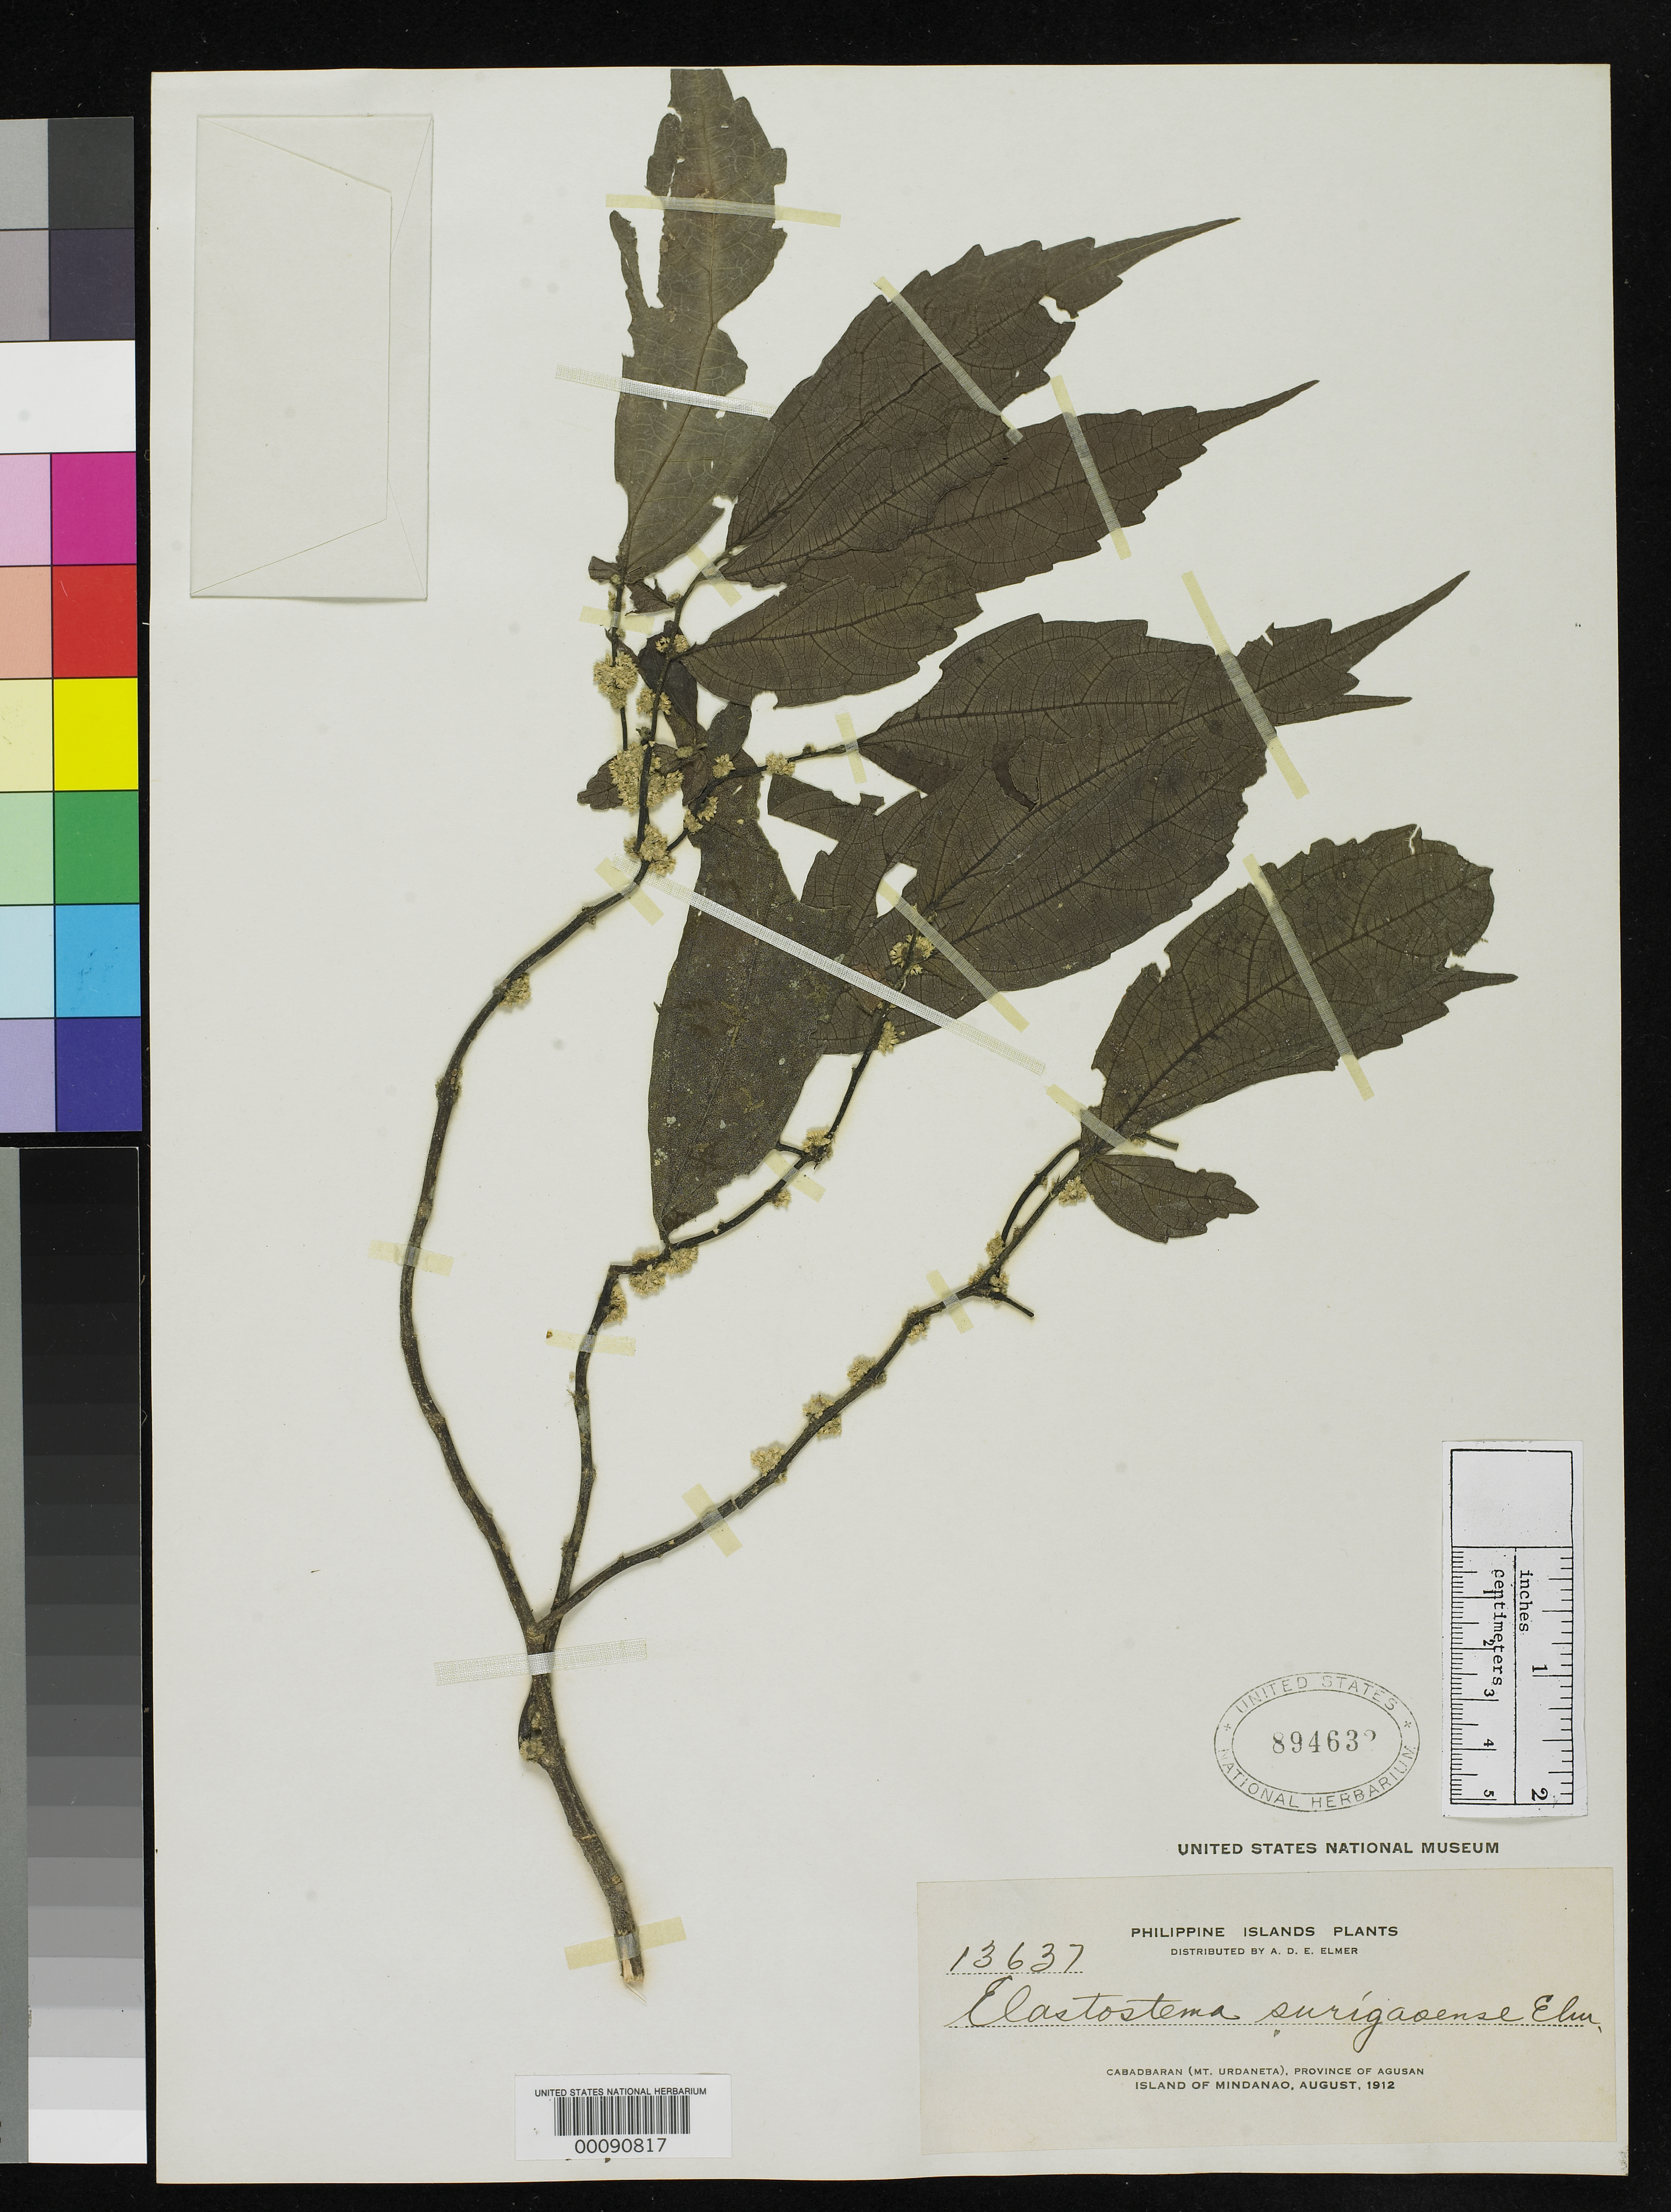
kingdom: Plantae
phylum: Tracheophyta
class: Magnoliopsida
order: Rosales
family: Urticaceae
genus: Elatostema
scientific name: Elatostema surigaoense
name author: Elmer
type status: Isotype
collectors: A. D. E. Elmer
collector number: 13637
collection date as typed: Aug 1912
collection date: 1912-08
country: Philippines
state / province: Caraga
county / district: Agusan del Norte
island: Mindanao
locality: Cabadbaran (Mt. Urdaneta), Province of Agusan, Island of Mindanao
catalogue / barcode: US 894632